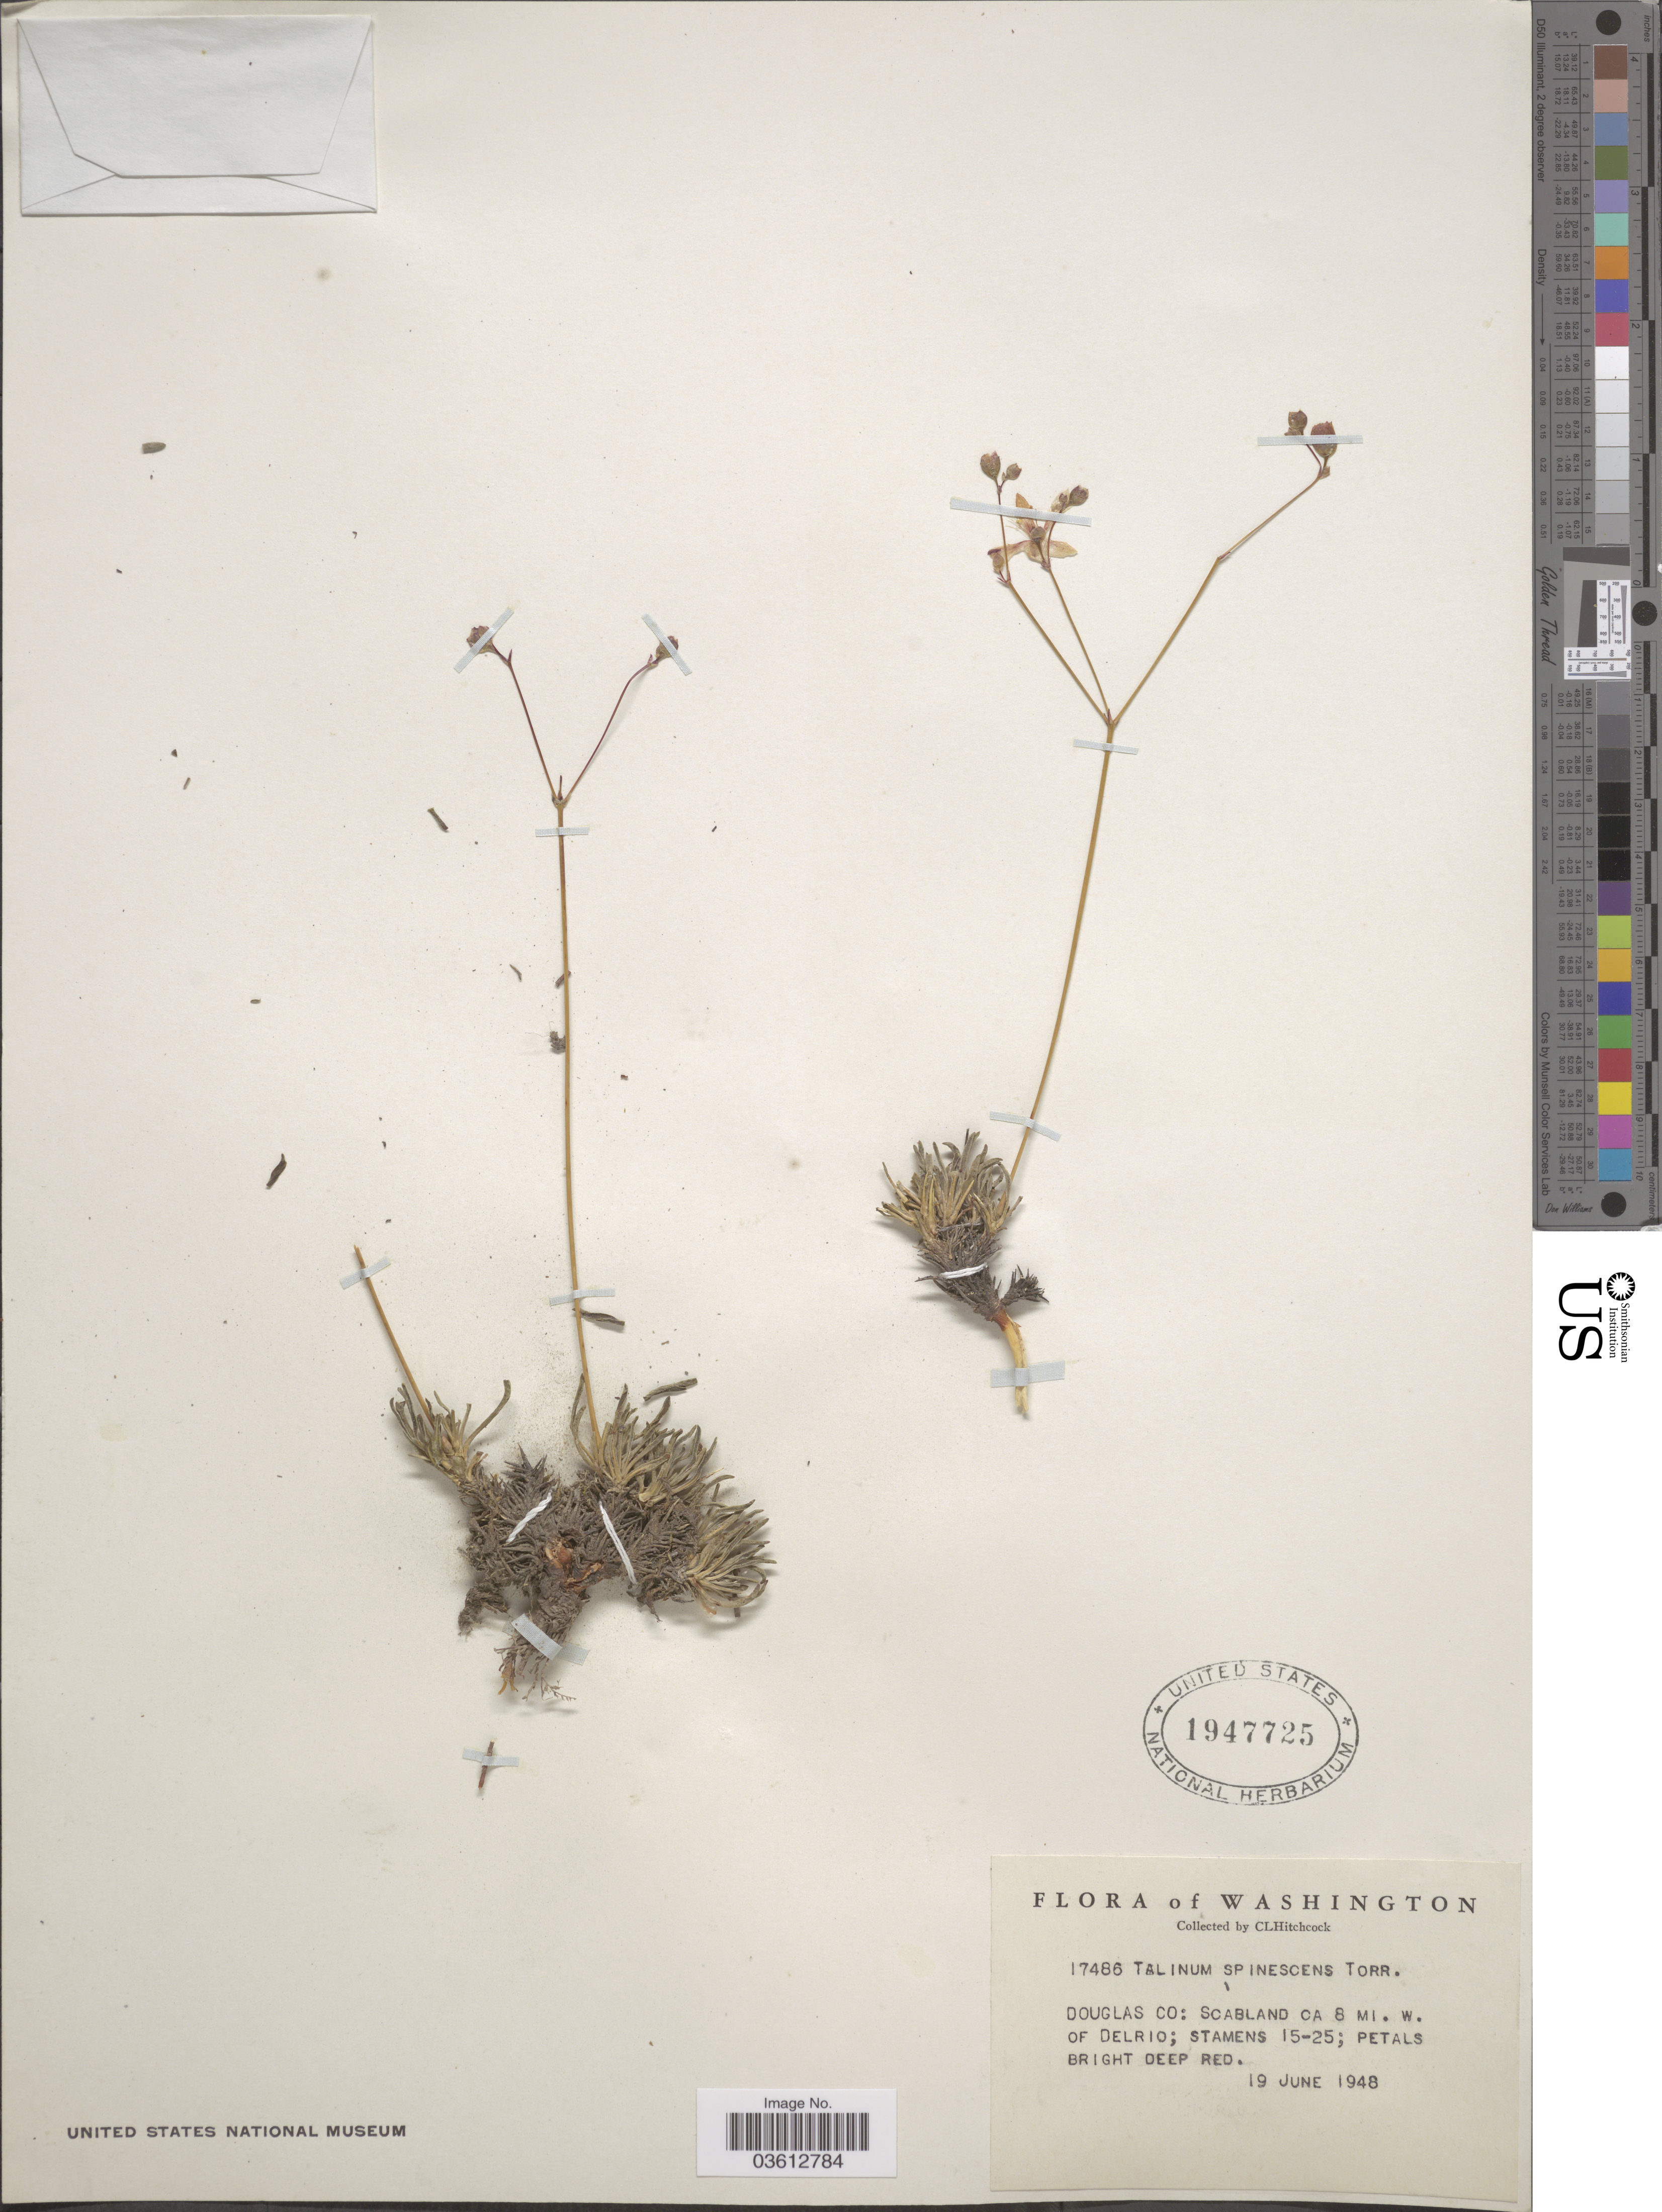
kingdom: Plantae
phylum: Tracheophyta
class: Magnoliopsida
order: Caryophyllales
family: Talinaceae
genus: Talinum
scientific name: Talinum spinescens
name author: Torr.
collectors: C. L. Hitchcock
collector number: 17486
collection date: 1948-06-19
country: United States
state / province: Washington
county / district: Douglas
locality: Douglas Co.: Scabland ca 8 mi. W. of Delrio.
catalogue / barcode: US 1947725